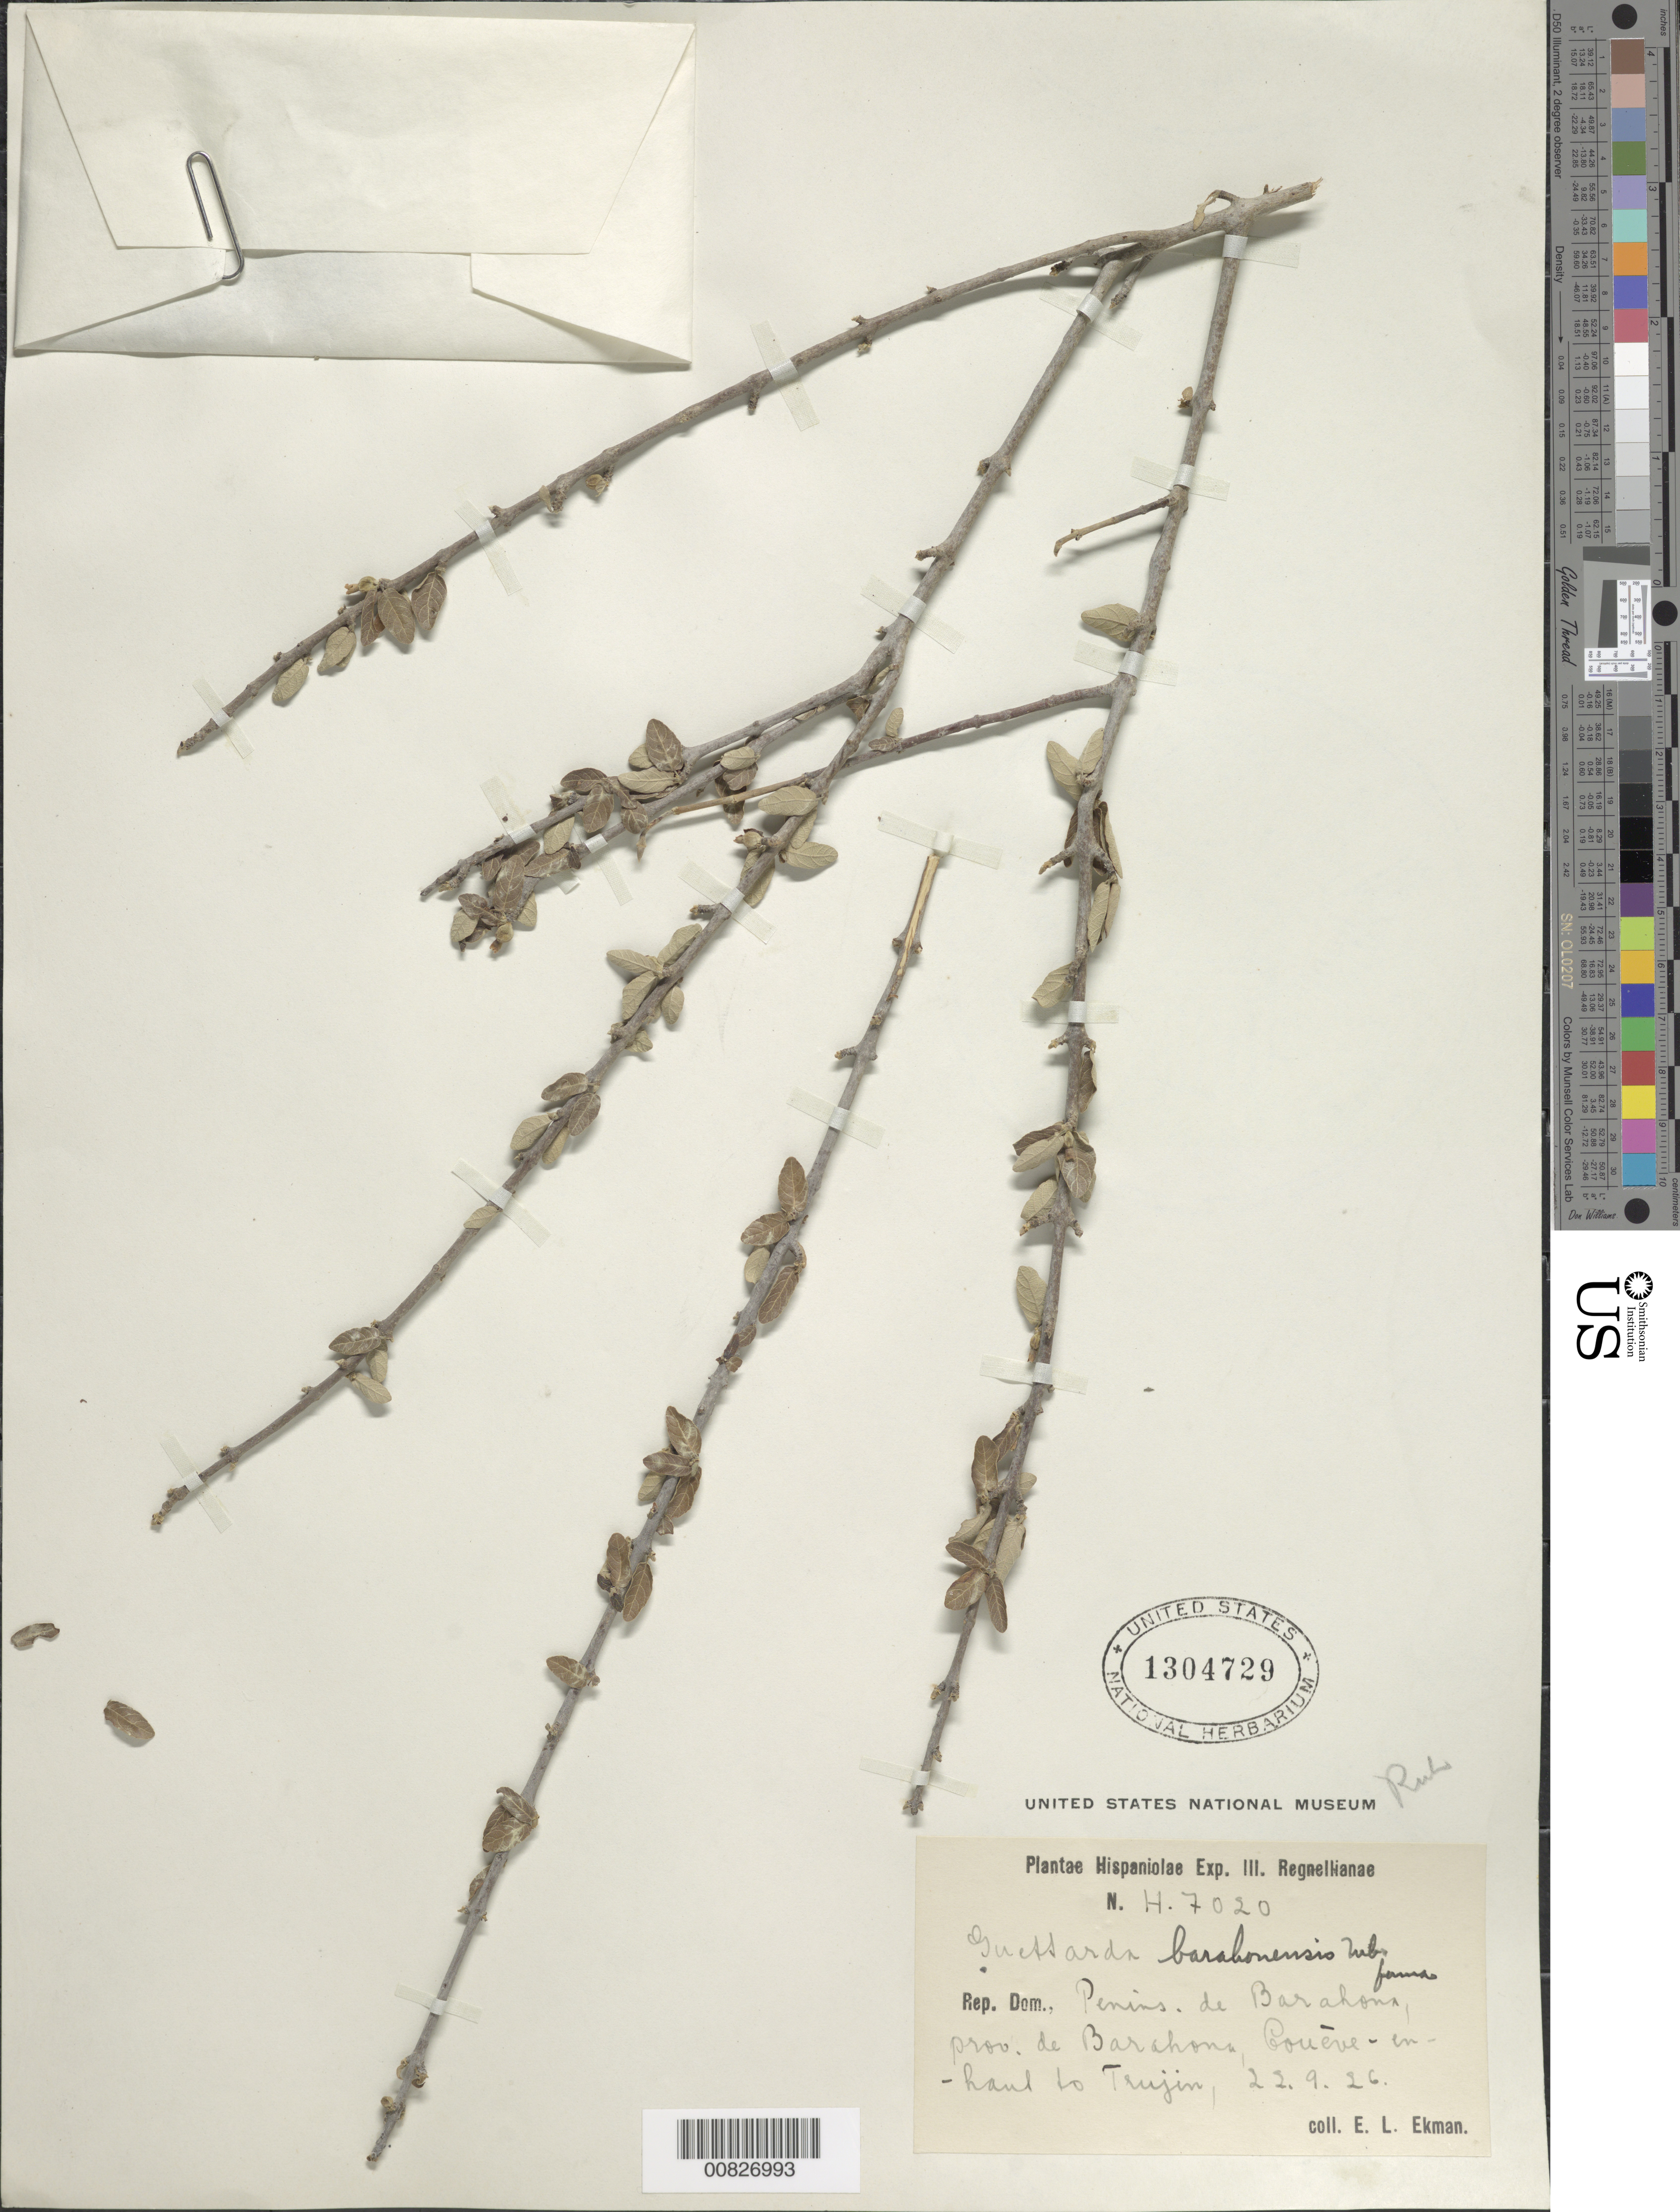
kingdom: Plantae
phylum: Tracheophyta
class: Magnoliopsida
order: Gentianales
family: Rubiaceae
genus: Guettarda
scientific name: Guettarda barahonensis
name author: Urb.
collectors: E. L. Ekman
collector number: H 7020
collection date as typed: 22 Sep 1926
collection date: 1926-09-22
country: Dominican Republic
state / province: Barahona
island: Hispaniola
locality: Peninsula de Barahona, Couève-en-haut to Trujín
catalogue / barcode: US 1304729